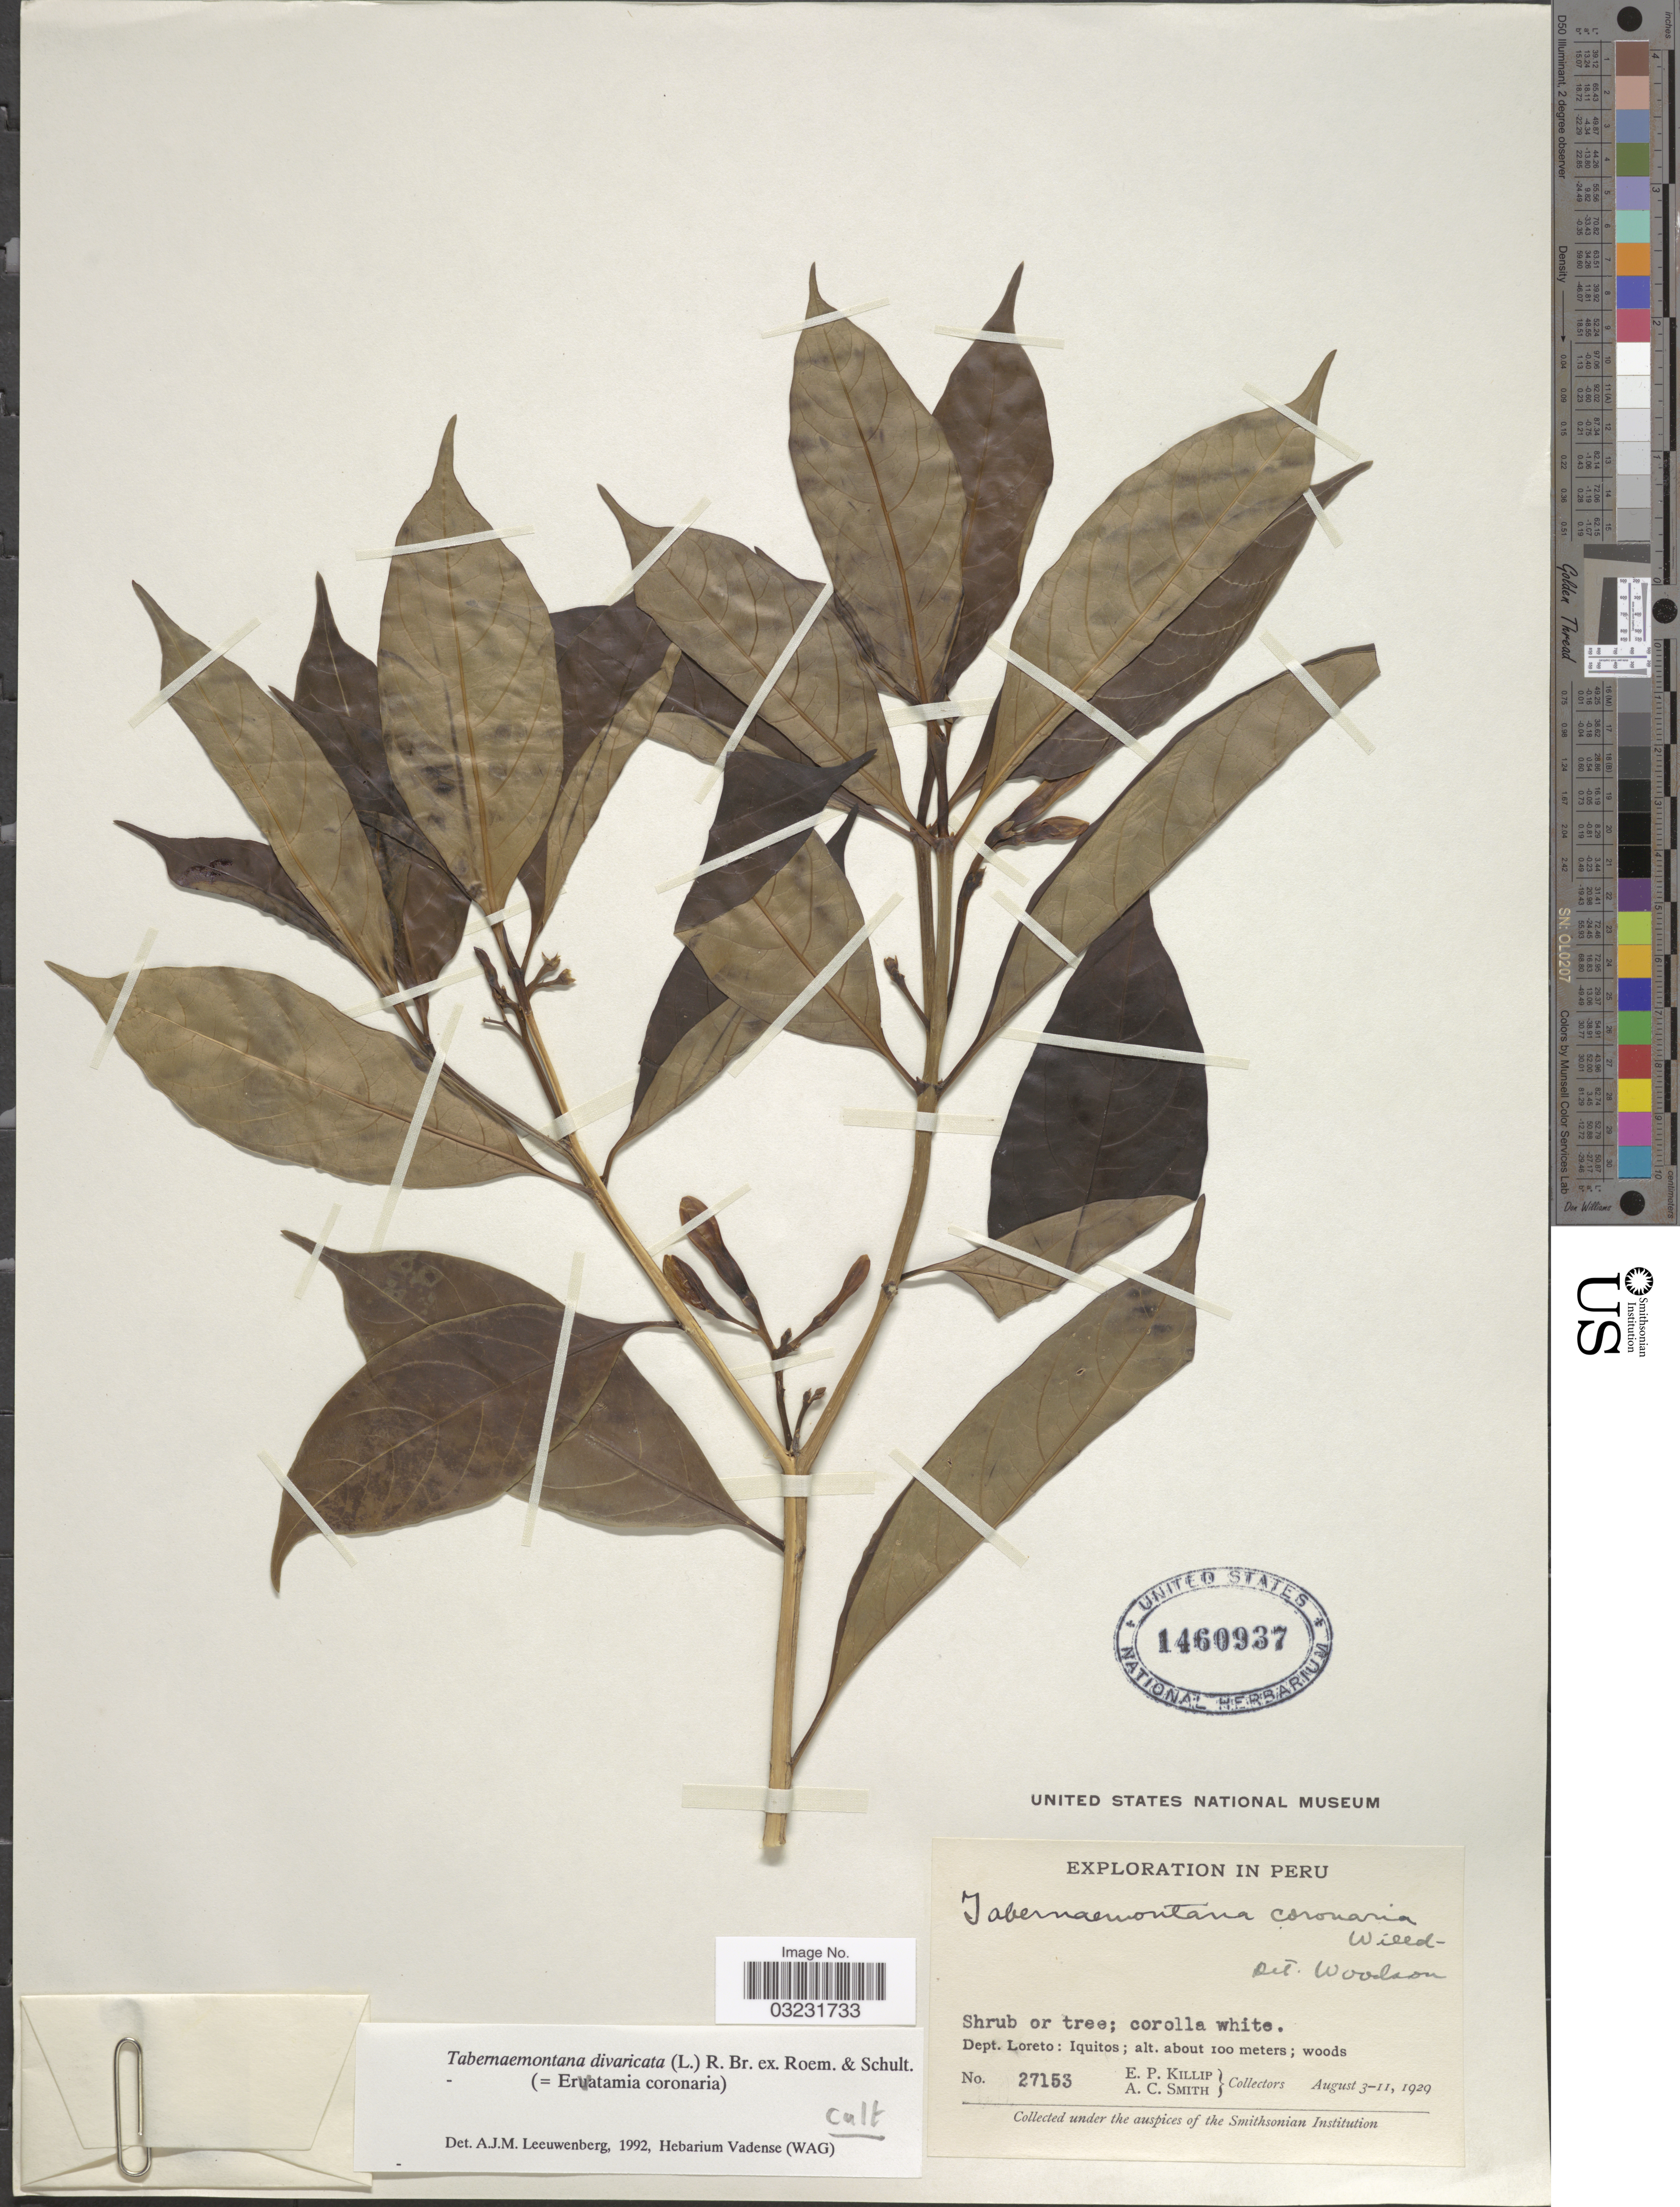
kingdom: Plantae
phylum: Tracheophyta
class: Magnoliopsida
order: Gentianales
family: Apocynaceae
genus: Tabernaemontana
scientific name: Tabernaemontana divaricata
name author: (L.) R. Br. ex Roem. & Schult.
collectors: E. P. Killip & A. C. Smith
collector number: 27153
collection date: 1929-08-03/1929-08-11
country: Peru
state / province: Loreto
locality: Dept. Loreto: Iquitos.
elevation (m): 100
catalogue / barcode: US 1460937